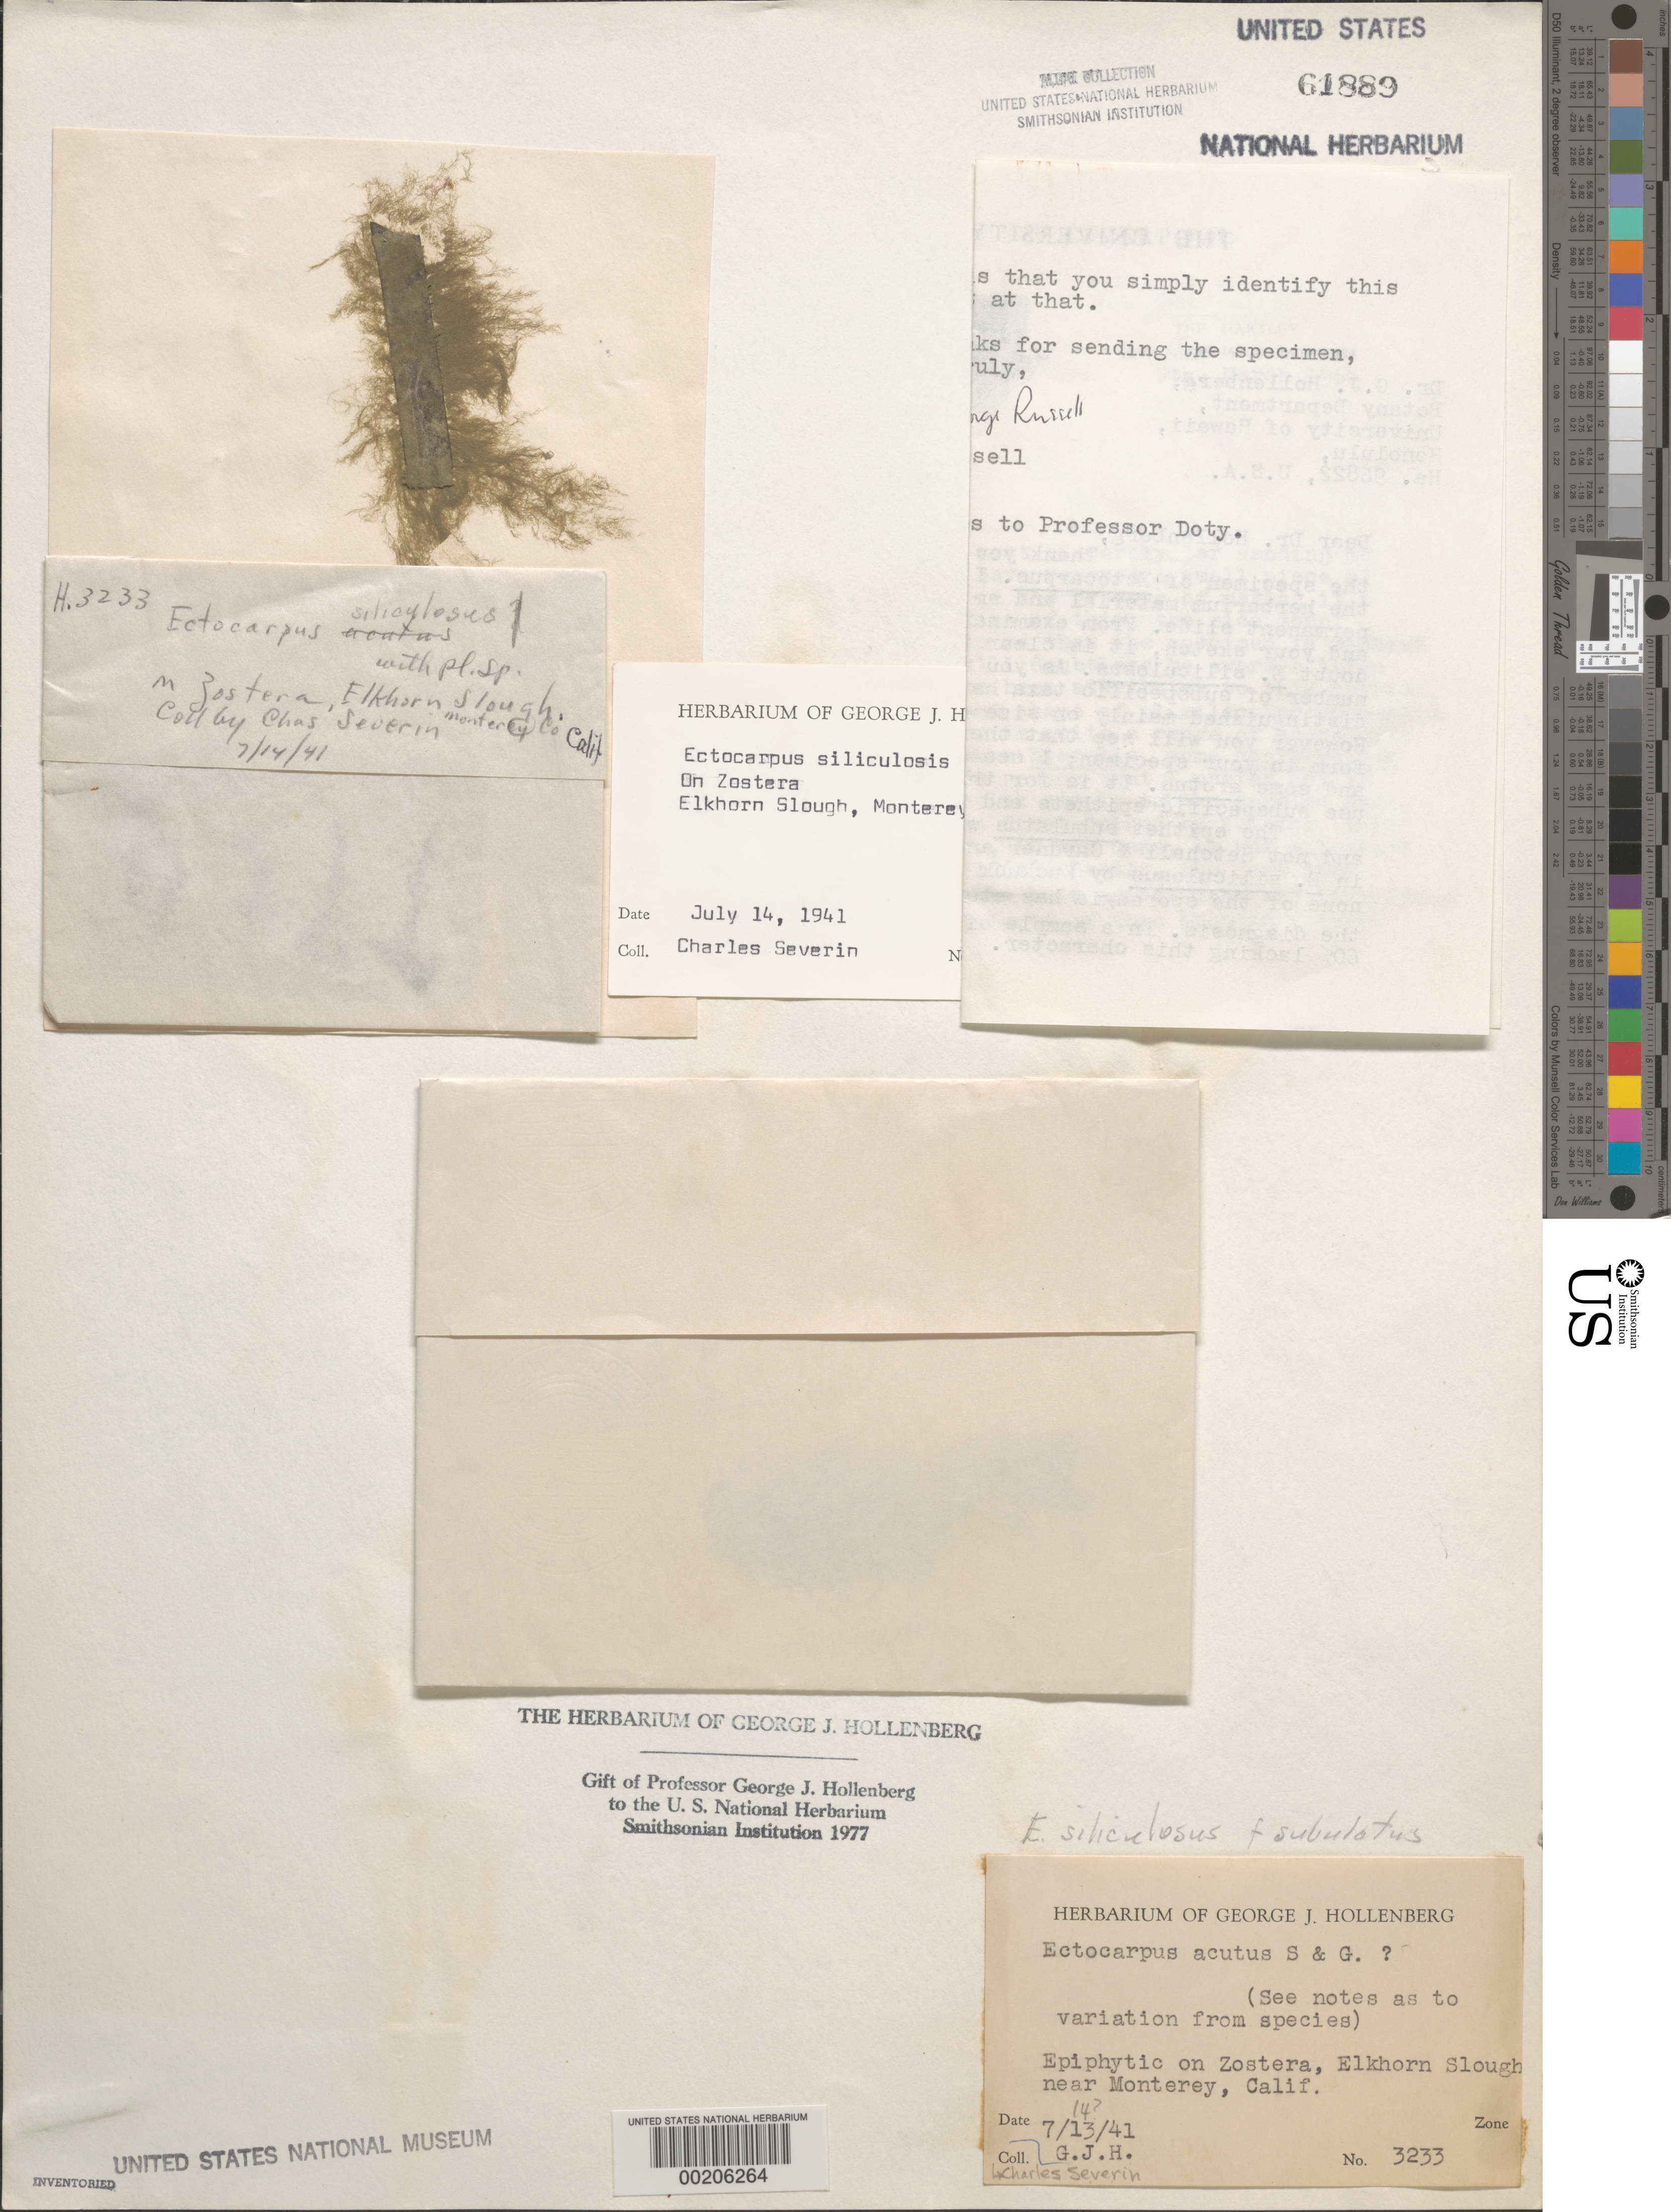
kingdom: Chromista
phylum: Ochrophyta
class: Phaeophyceae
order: Ectocarpales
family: Ectocarpaceae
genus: Ectocarpus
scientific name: Ectocarpus siliculosus f. subulatus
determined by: Hollenberg, George J.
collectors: C. Severin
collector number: GJH 3233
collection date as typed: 14 Jul 1941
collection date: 1941-07-14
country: United States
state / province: California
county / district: Monterey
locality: Elkhorn Slough, near Monterey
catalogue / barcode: US 61889